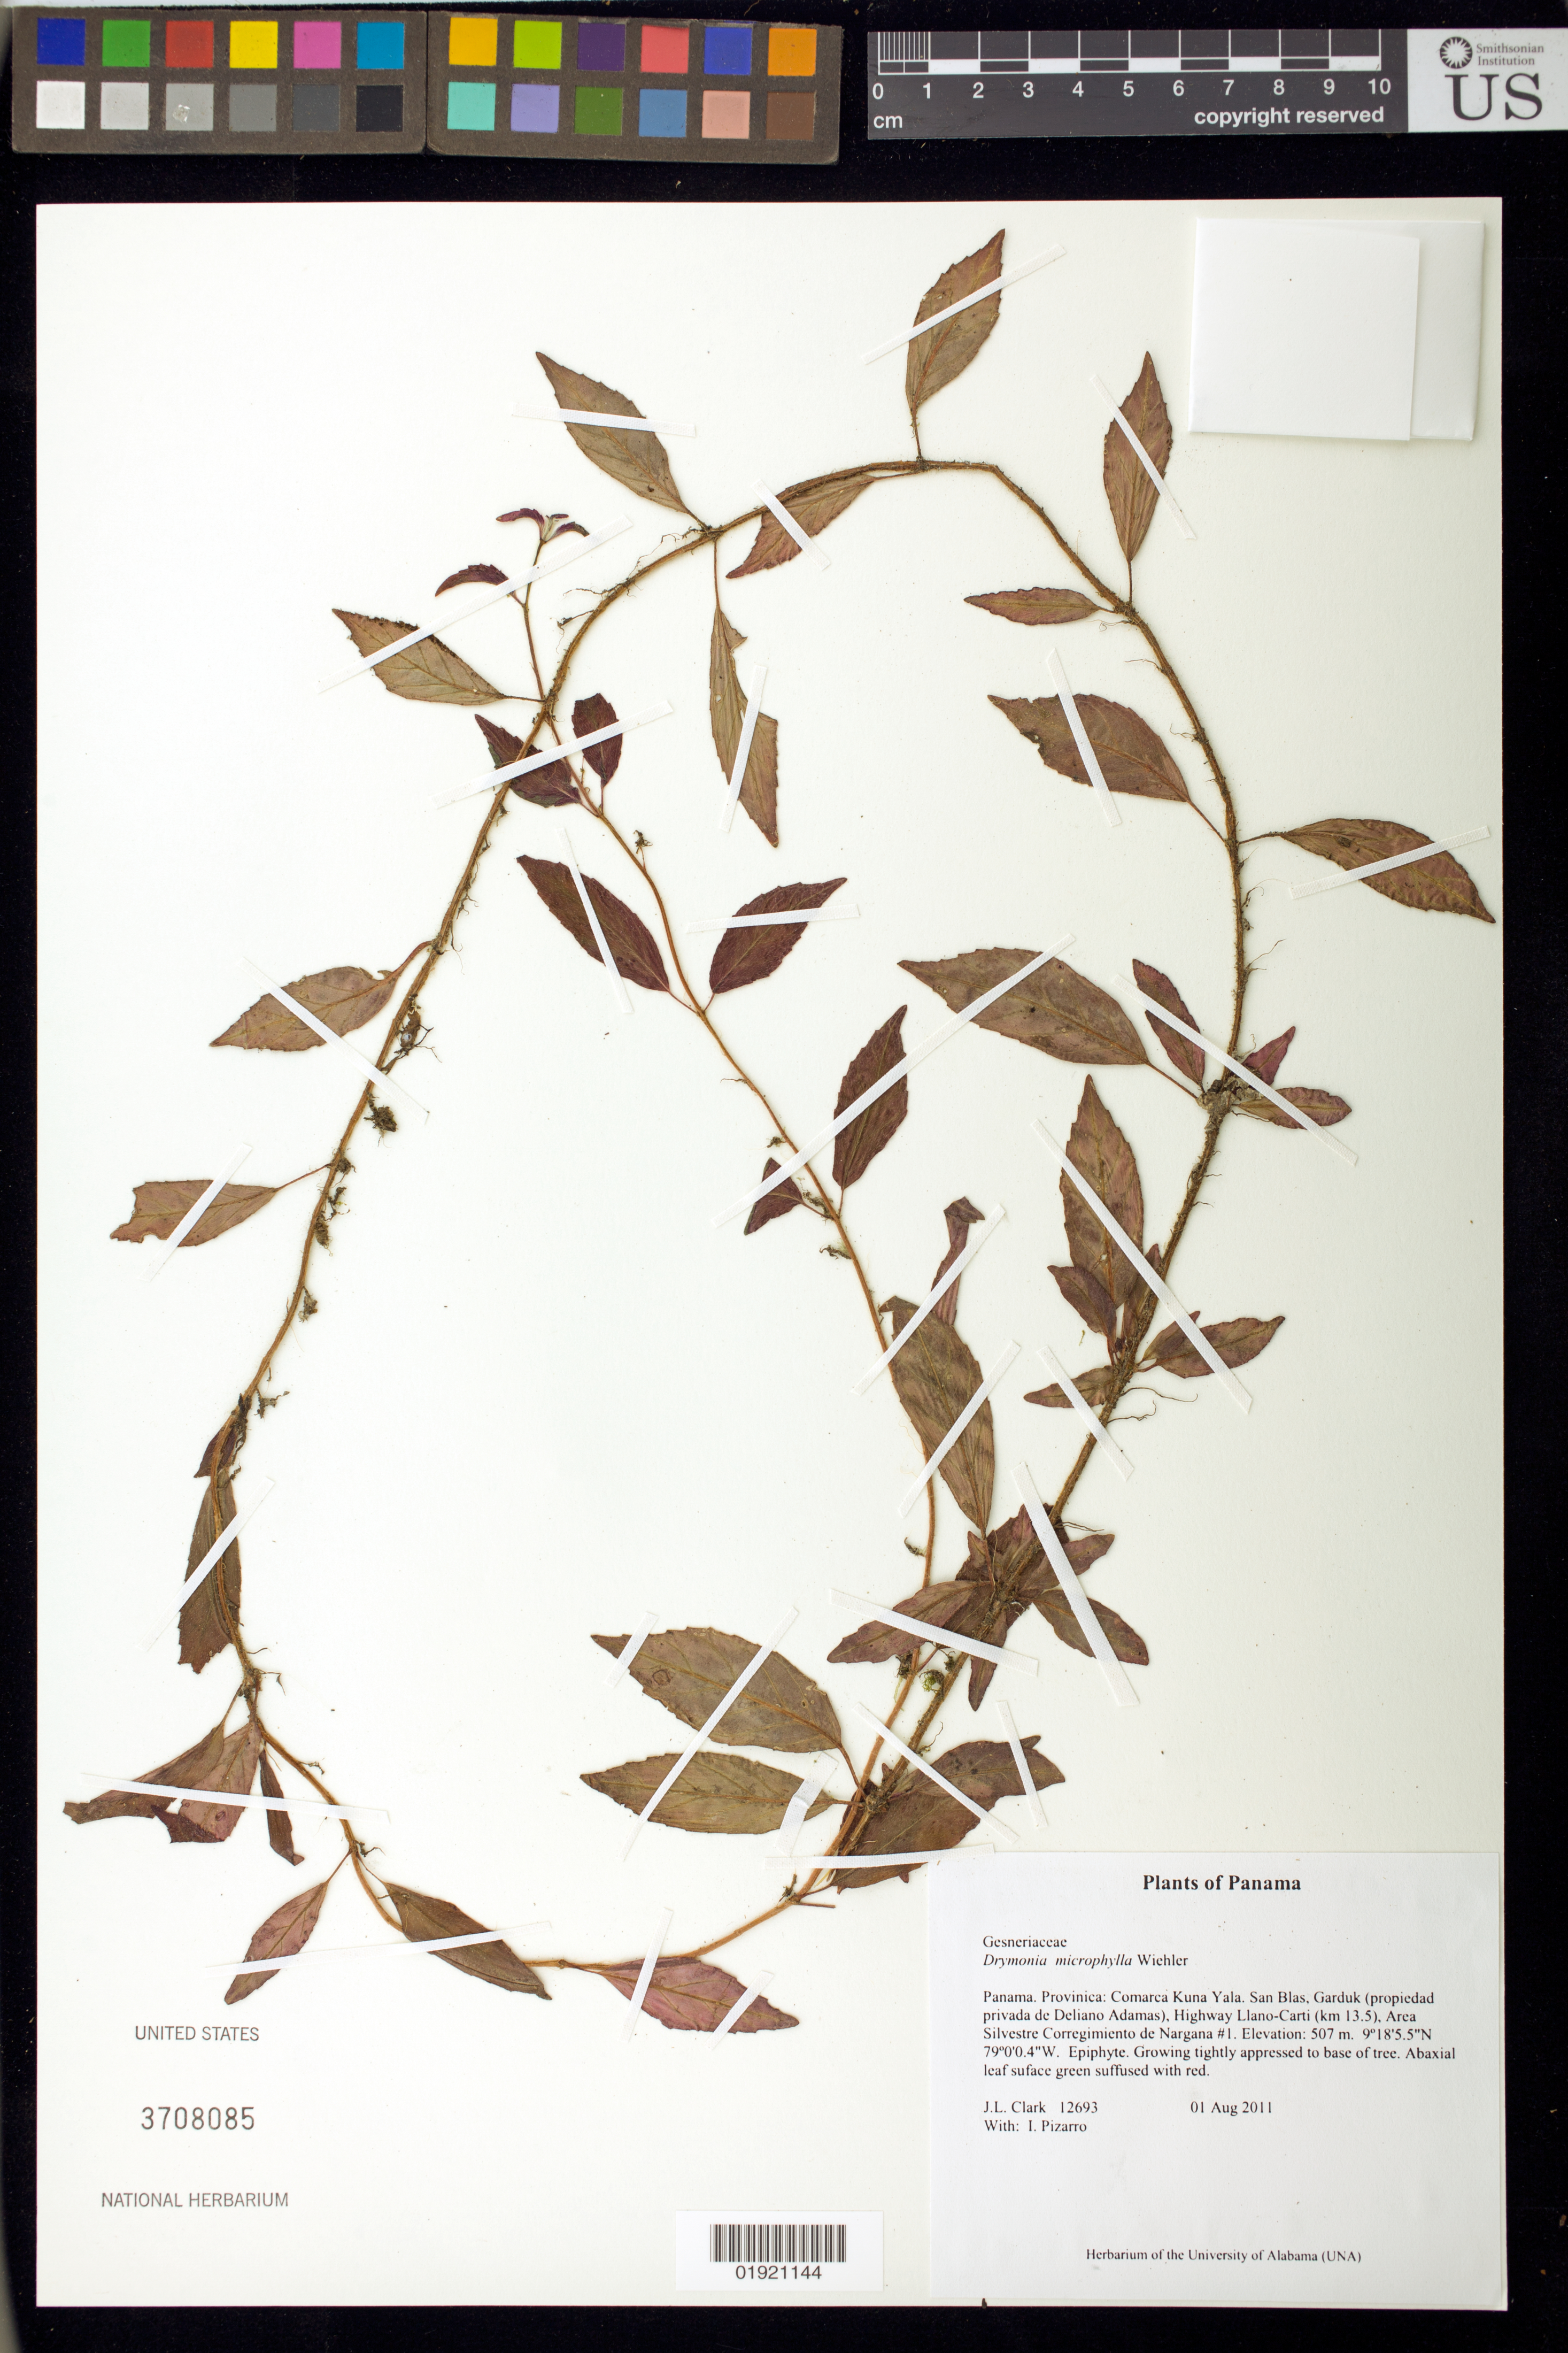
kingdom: Plantae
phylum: Tracheophyta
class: Magnoliopsida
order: Lamiales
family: Gesneriaceae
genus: Drymonia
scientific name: Drymonia microphylla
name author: Wiehler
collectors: J. L. Clark & I. Pizarro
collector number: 12693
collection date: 2011-08-01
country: Panama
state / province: Kuna Yala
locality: Provincia: Comarca Kuna Yala. San Blas, Garduk (propriedad privada de Deliano Adamas), Highway Llano-Carti (km 13.5). Area Silvestre Corregimiento de Nargana #1.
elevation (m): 507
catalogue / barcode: US 3708085